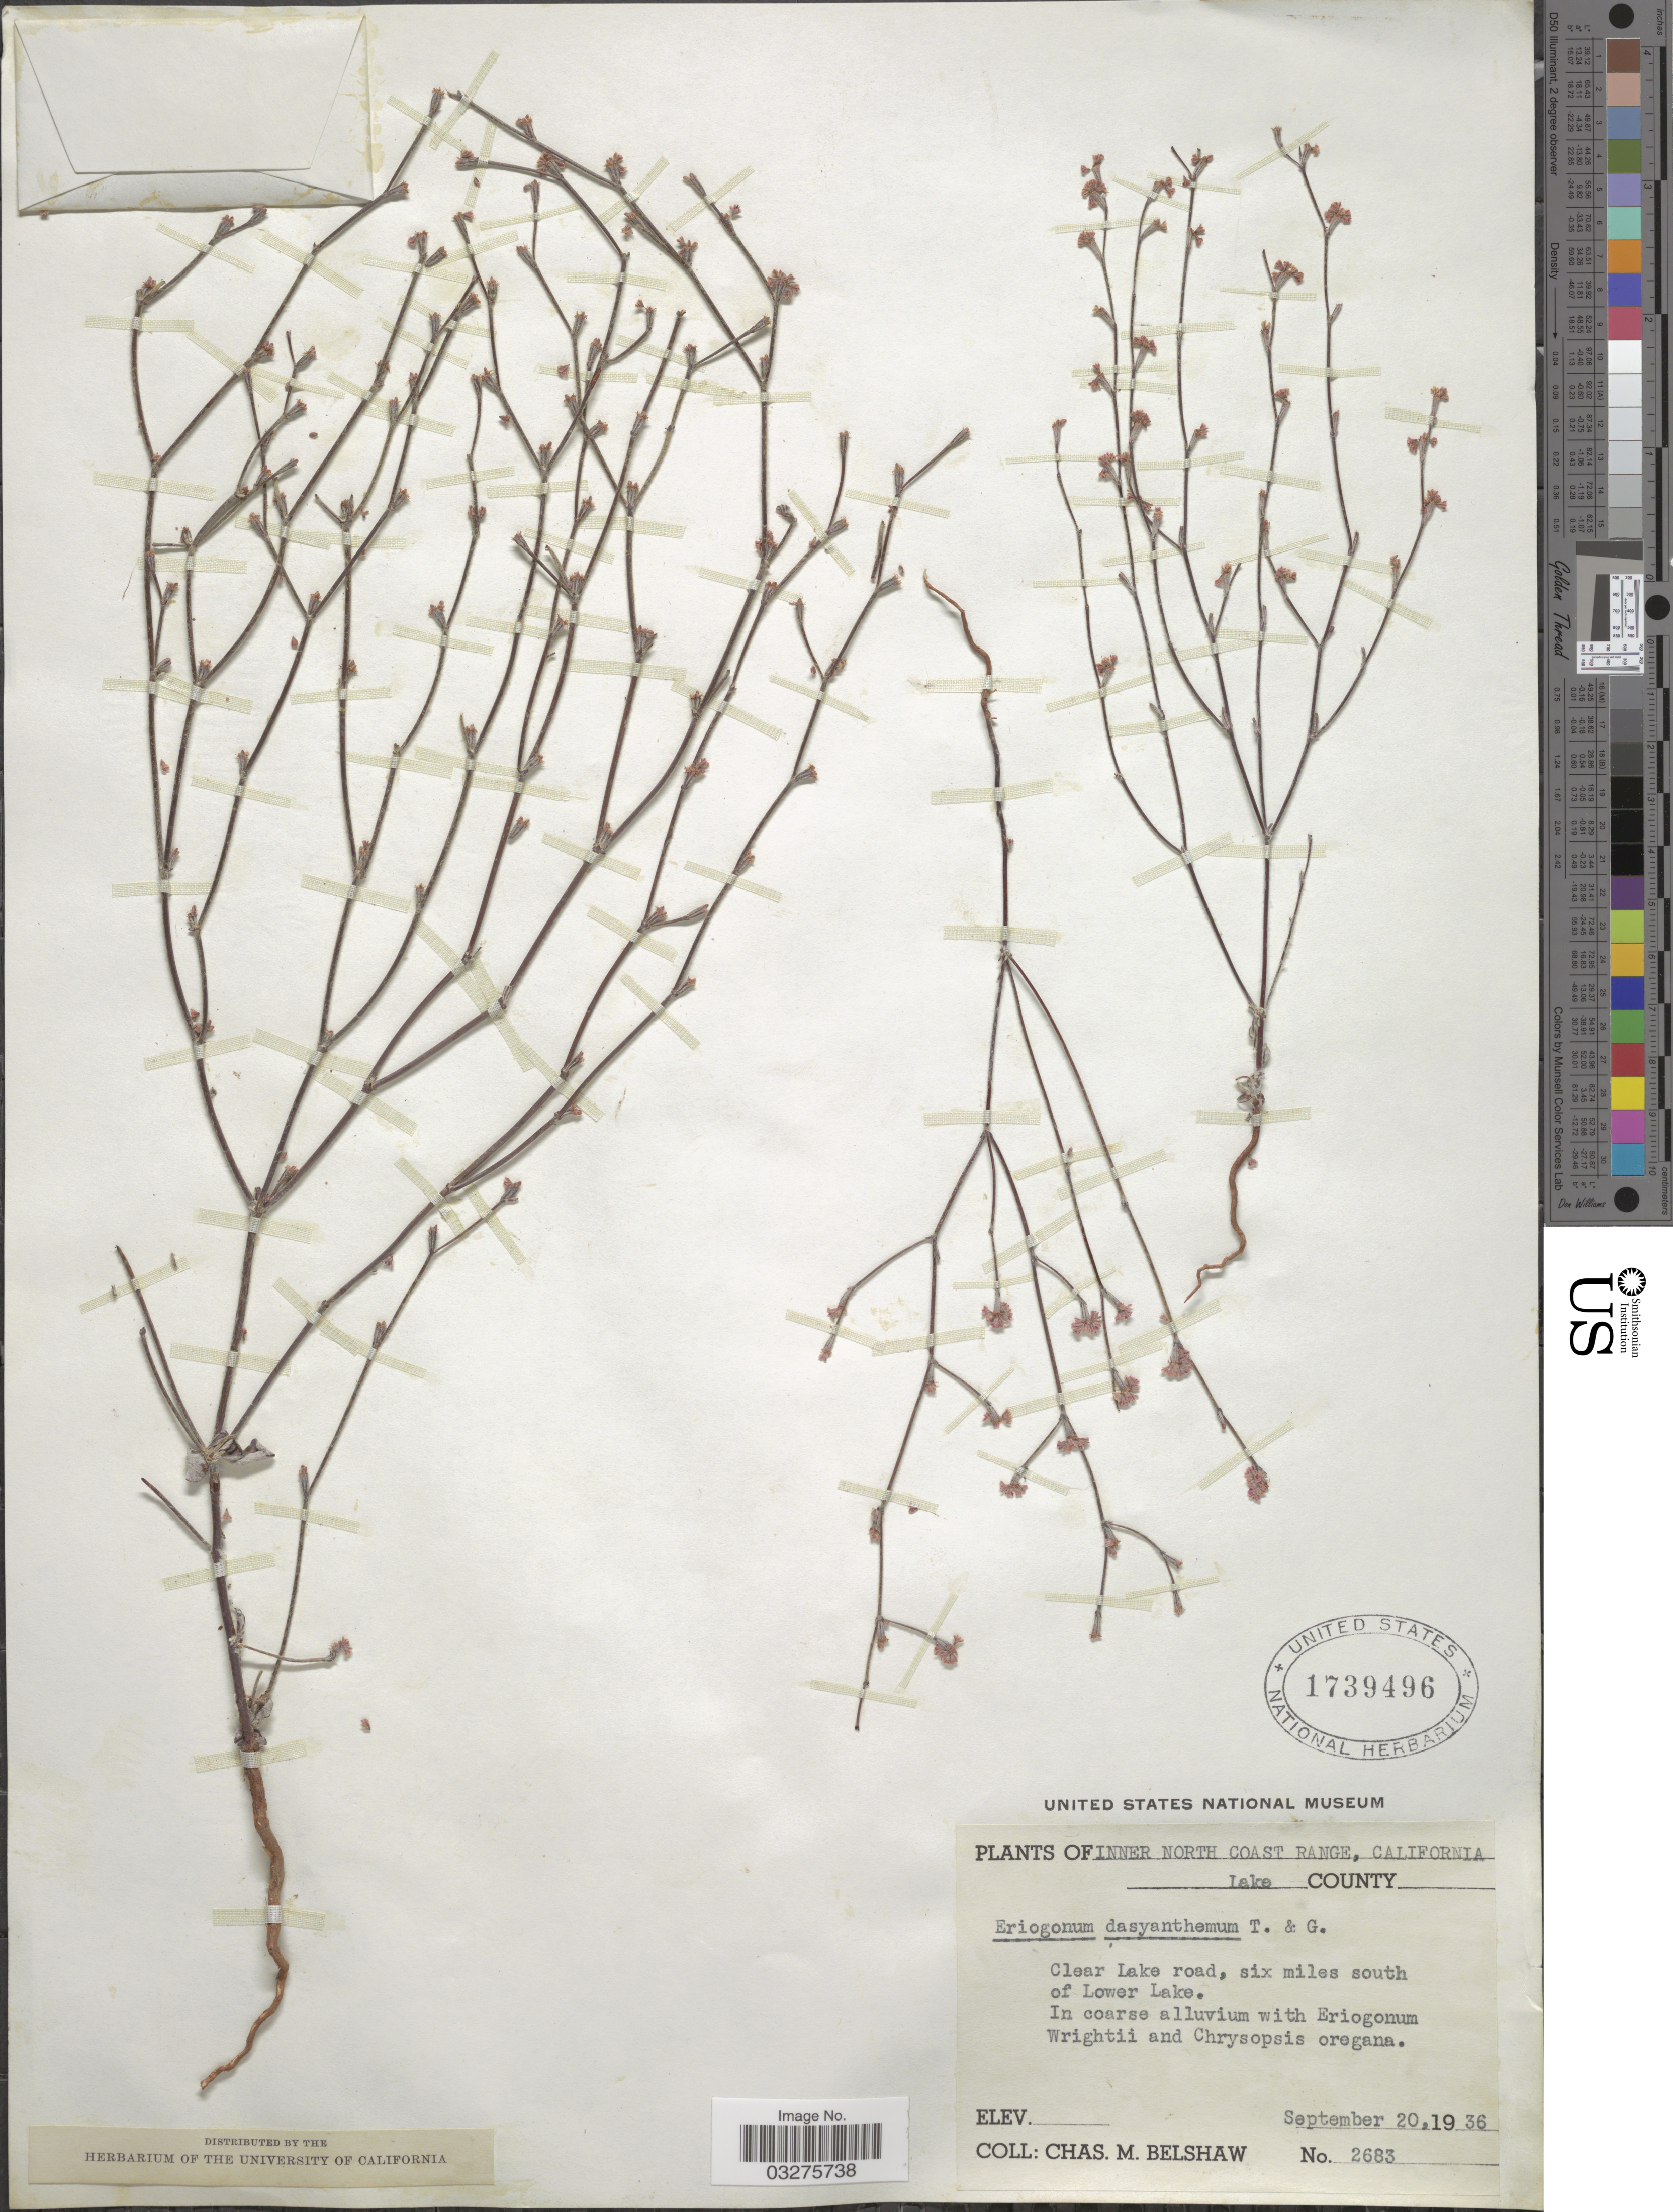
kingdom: Plantae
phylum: Tracheophyta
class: Magnoliopsida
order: Caryophyllales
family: Polygonaceae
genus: Eriogonum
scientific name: Eriogonum dasyanthemum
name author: Torr. & A. Gray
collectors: C. Shaw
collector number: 2683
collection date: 1936-09-20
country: United States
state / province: California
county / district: Lake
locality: Inner North Coast Range. Lake County. Clear Lake road, six miles south of Lower Lake.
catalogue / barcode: US 1739496